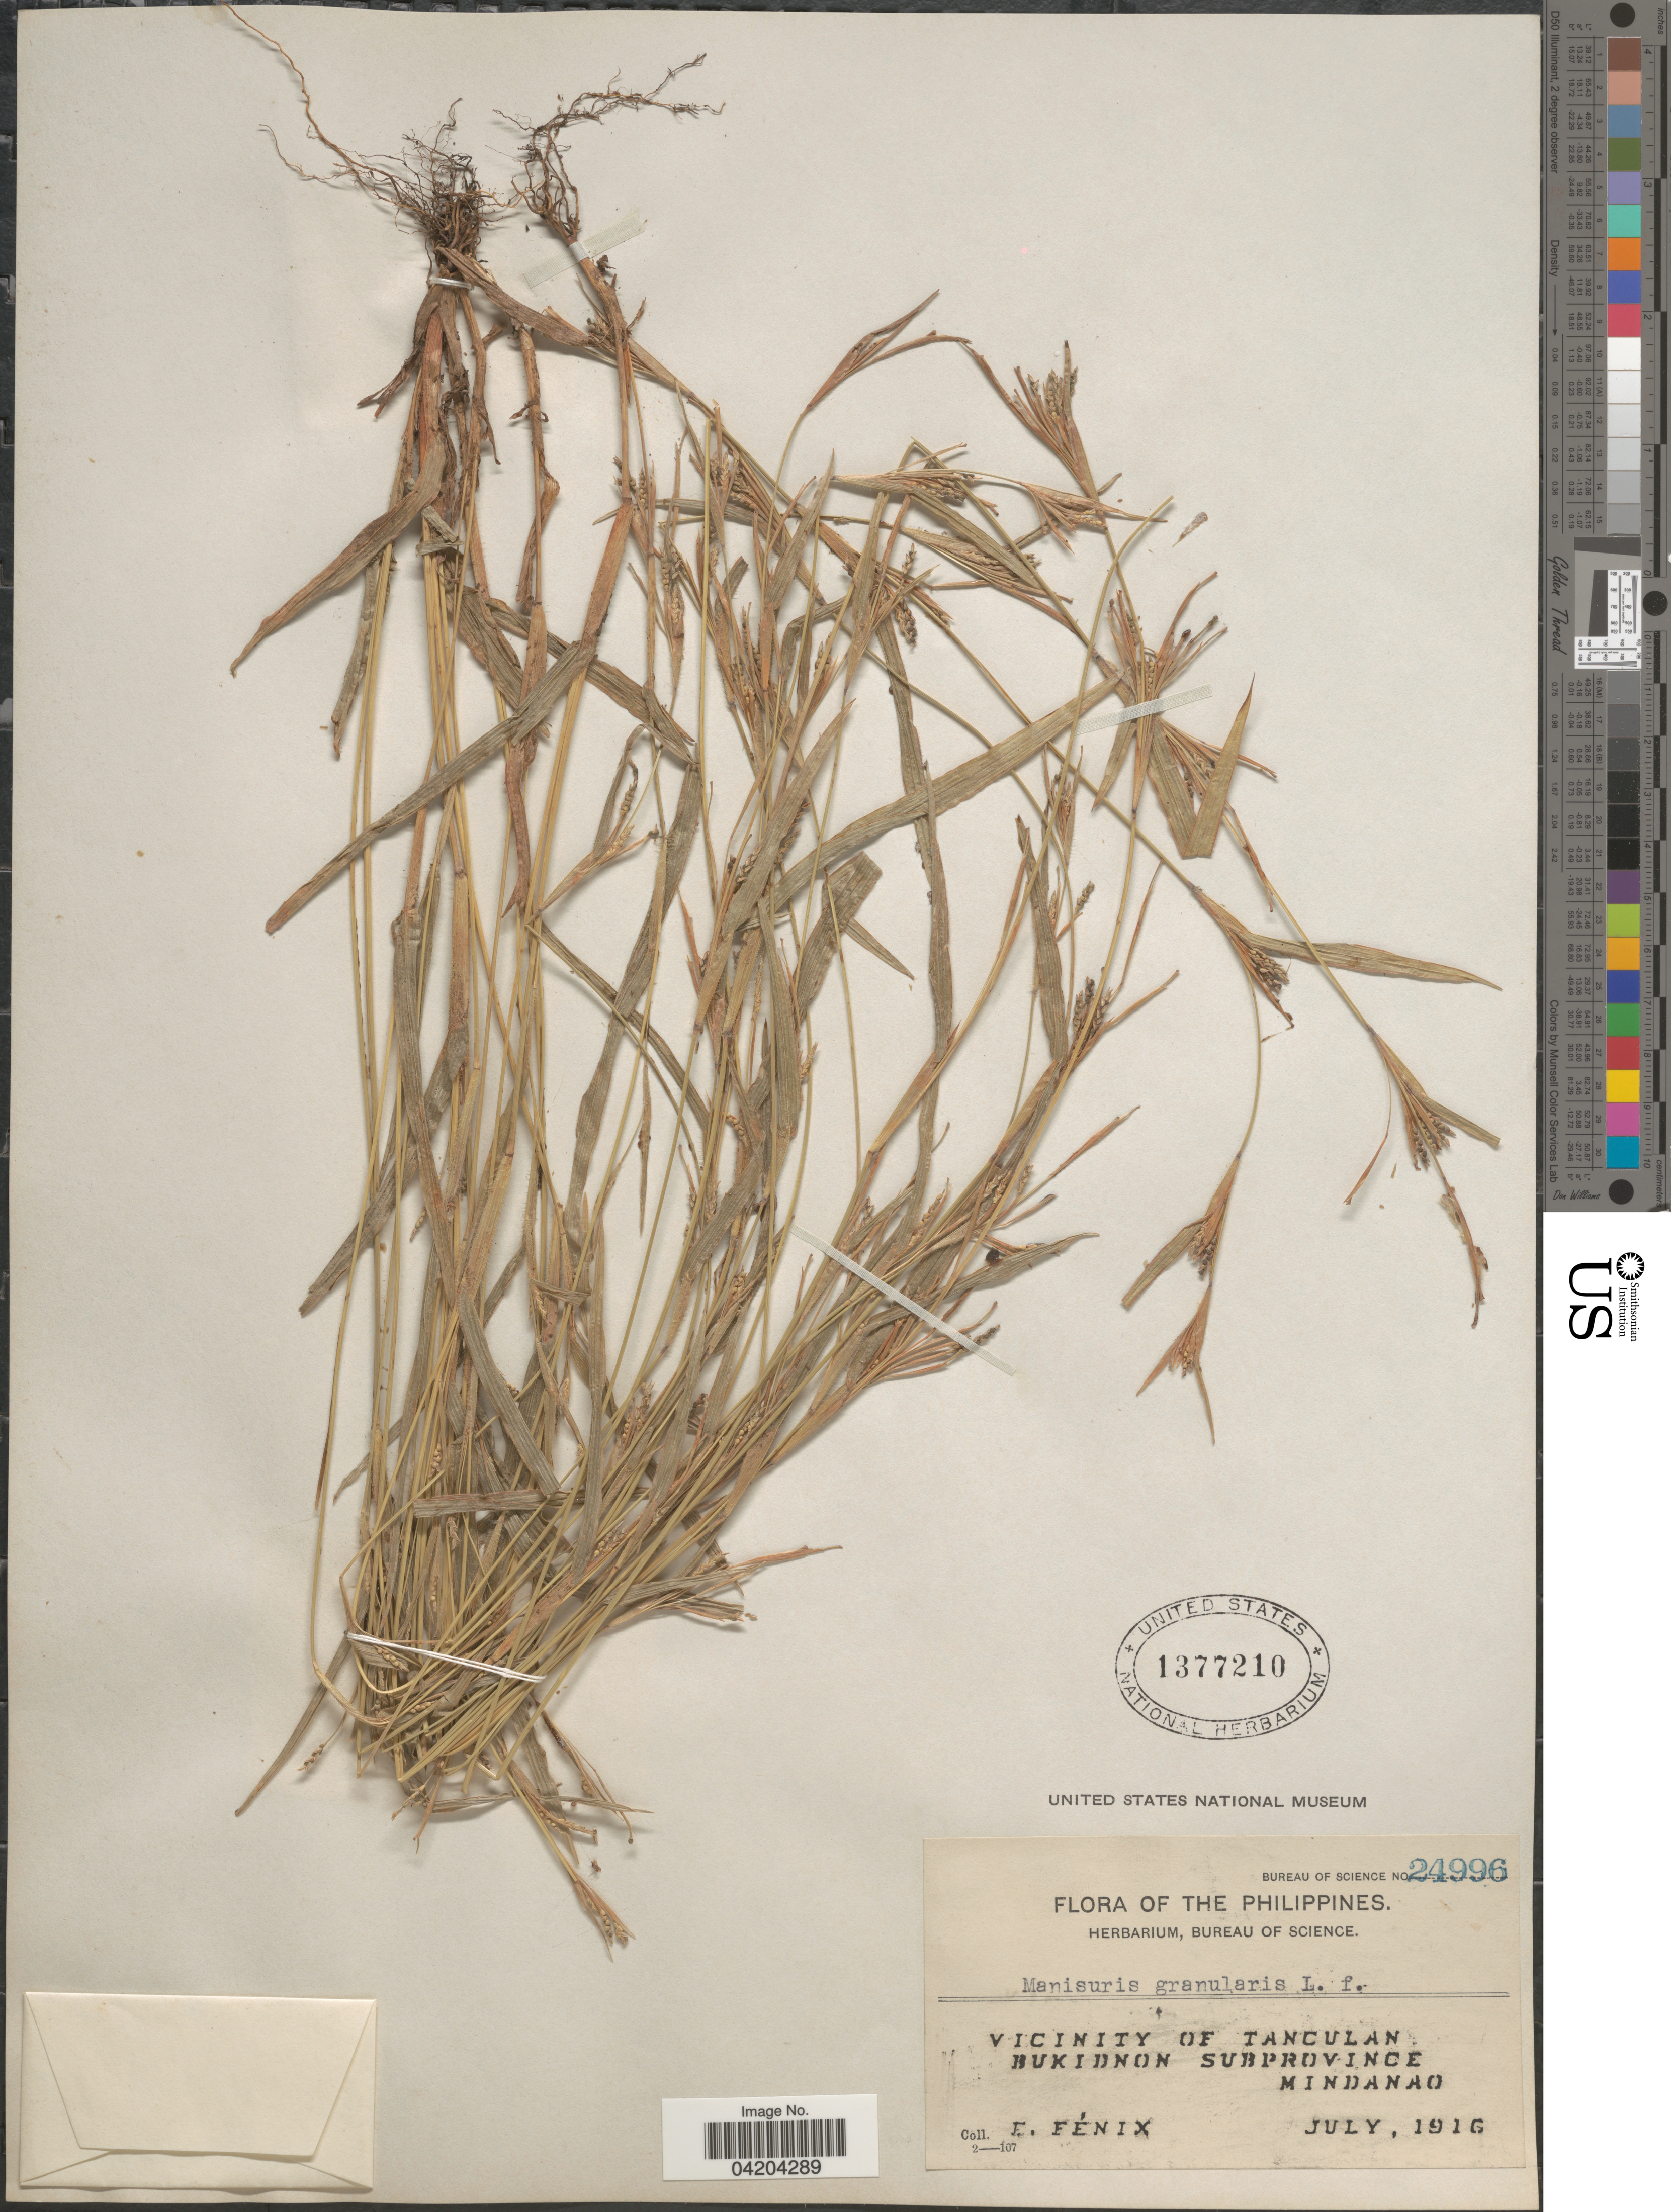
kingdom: Plantae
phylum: Tracheophyta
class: Liliopsida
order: Poales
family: Poaceae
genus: Mnesithea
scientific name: Mnesithea granularis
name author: (L.) de Koning & Sosef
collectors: E. Fénix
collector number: Bureau of Science 24996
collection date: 1916-07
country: Philippines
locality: Vicinity of Tanculan. Bukidnon Subprovince. Mindanao.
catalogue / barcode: US 1377210